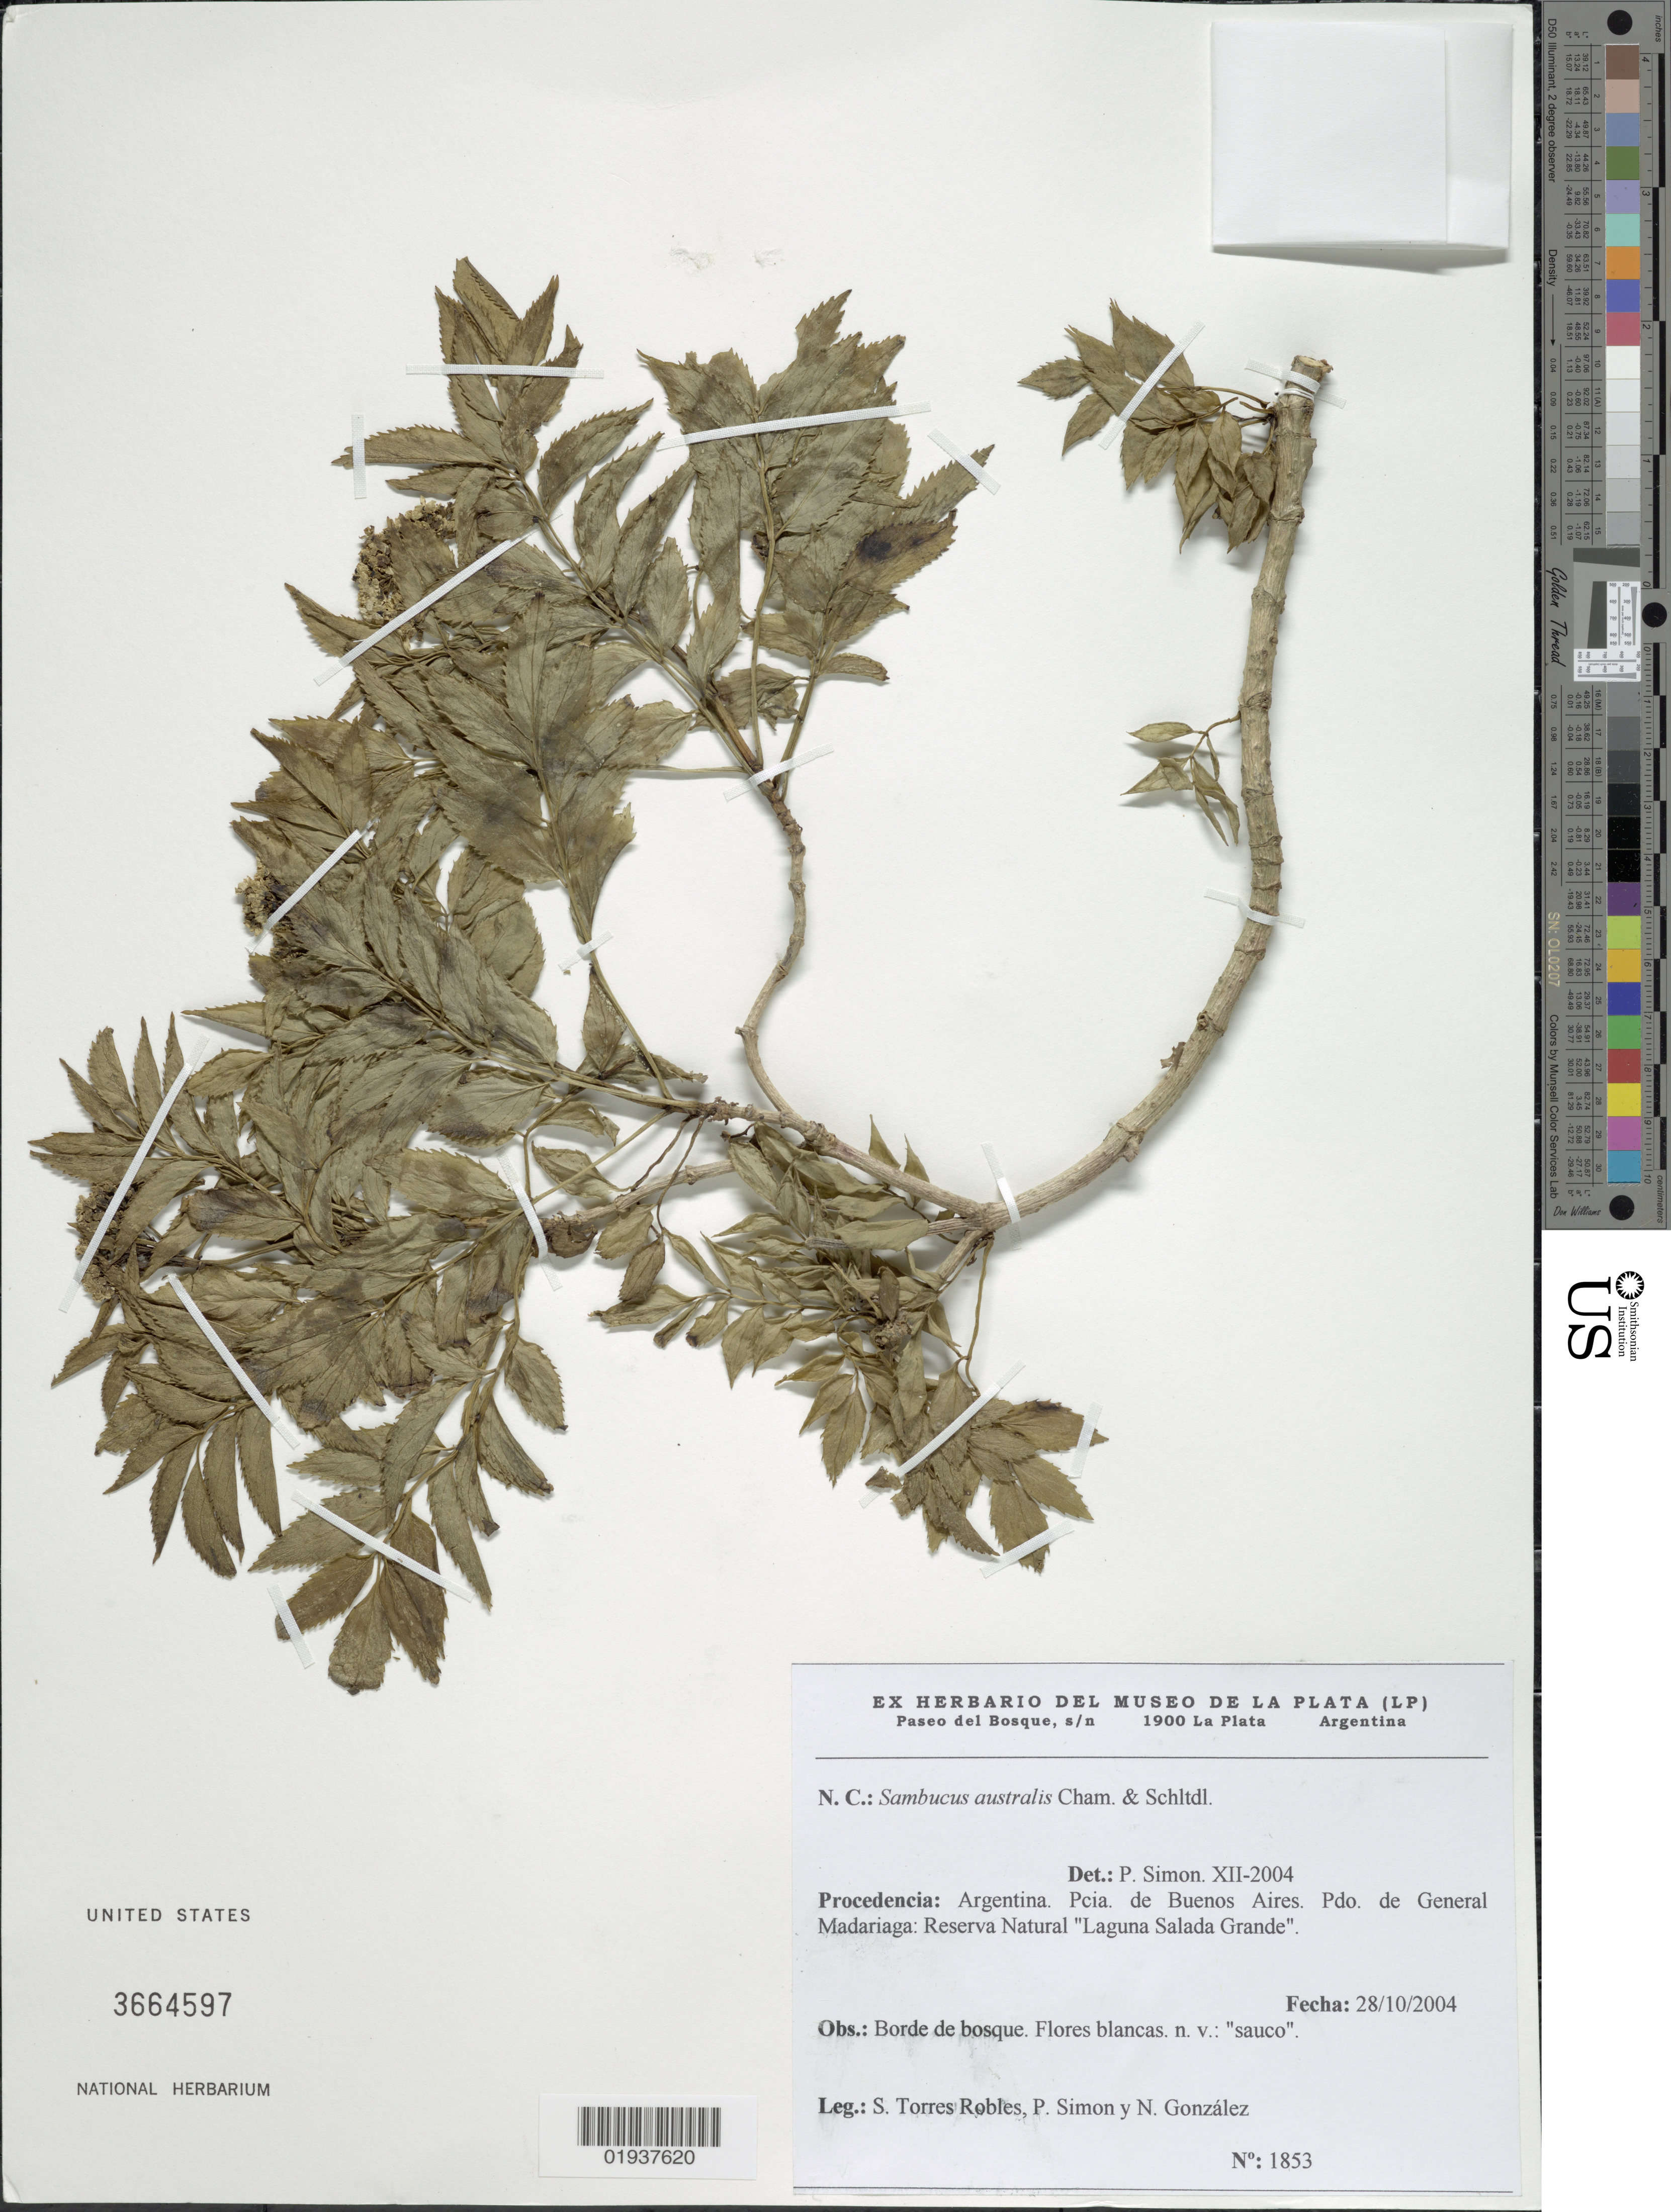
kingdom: Plantae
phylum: Tracheophyta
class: Magnoliopsida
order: Dipsacales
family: Viburnaceae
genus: Sambucus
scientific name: Sambucus australis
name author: Cham. & Schltdl.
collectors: S. Torres Robles, P. Simon & N. Gonzalez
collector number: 1853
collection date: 2004-10-28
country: Argentina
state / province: Buenos Aires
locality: Pdo. de General Madariaga: Reserva Natural "Laguna Salada Grande"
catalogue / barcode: US 3664597